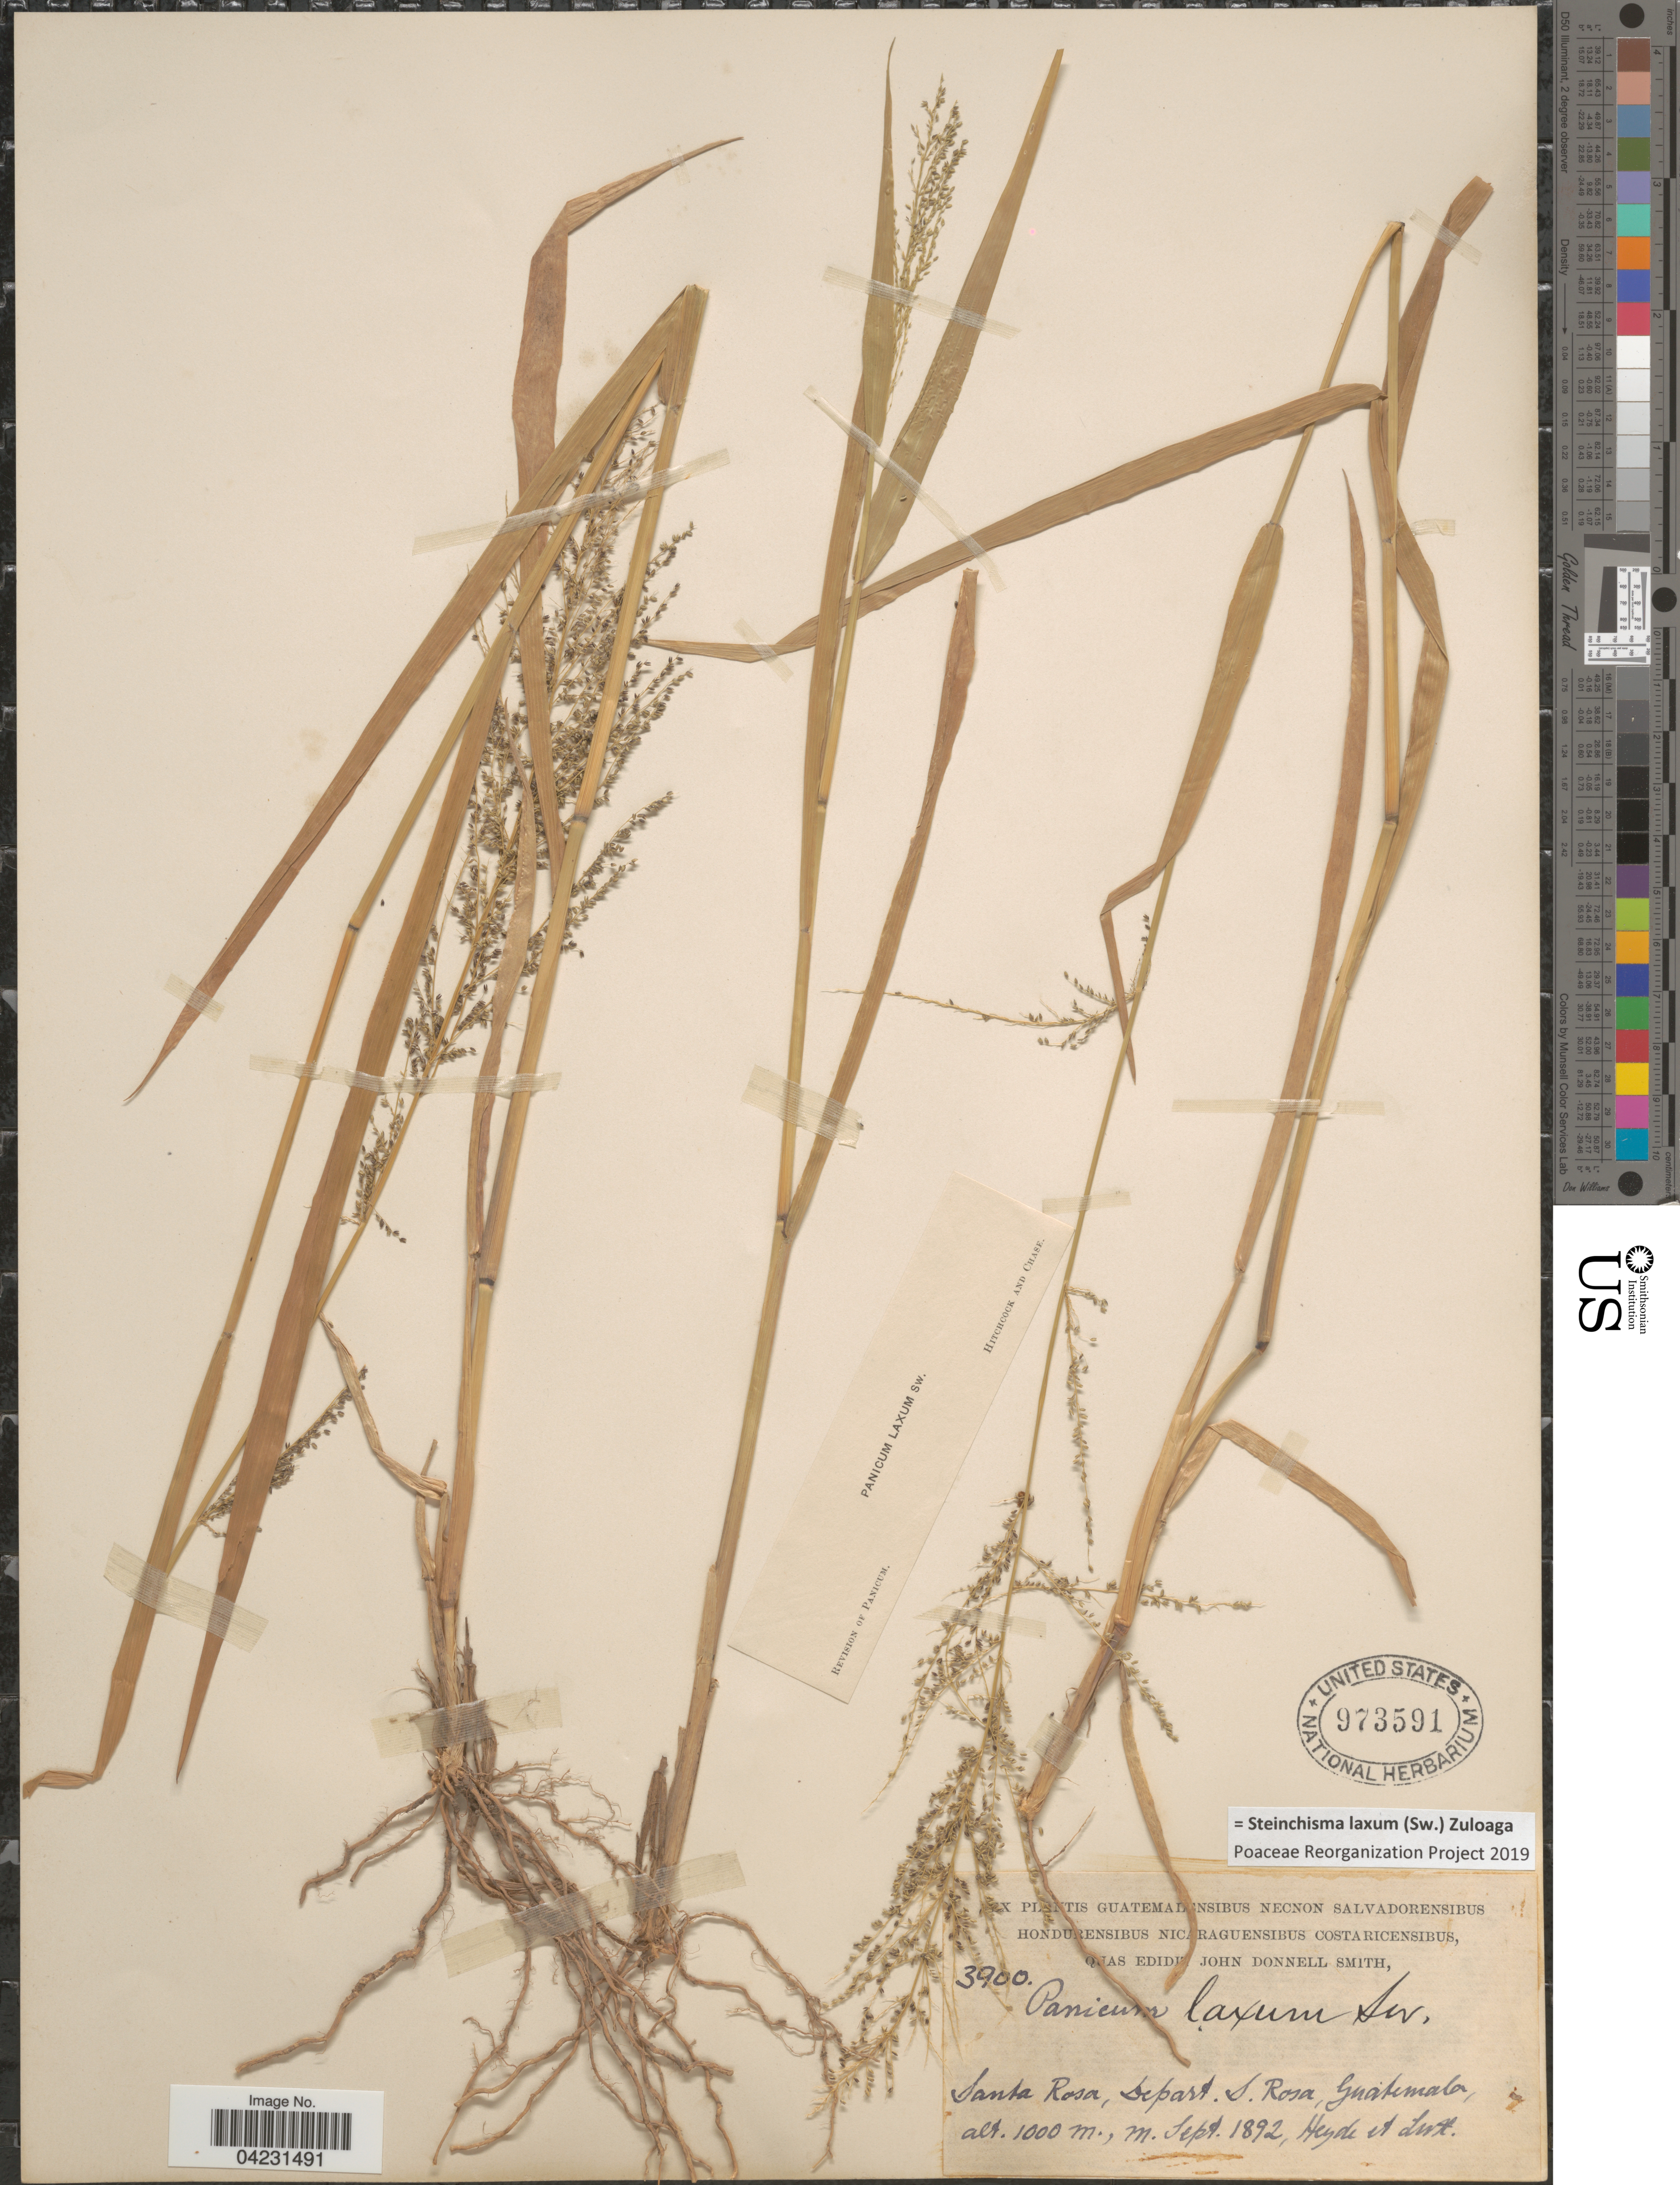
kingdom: Plantae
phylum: Tracheophyta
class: Liliopsida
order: Poales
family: Poaceae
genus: Steinchisma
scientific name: Steinchisma laxum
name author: (Sw.) Zuloaga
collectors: Heyde & Lux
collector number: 3900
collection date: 1892-09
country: Guatemala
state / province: Santa Rosa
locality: Santa Rosa, Depart. S. Rosa.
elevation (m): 1000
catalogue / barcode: US 973591